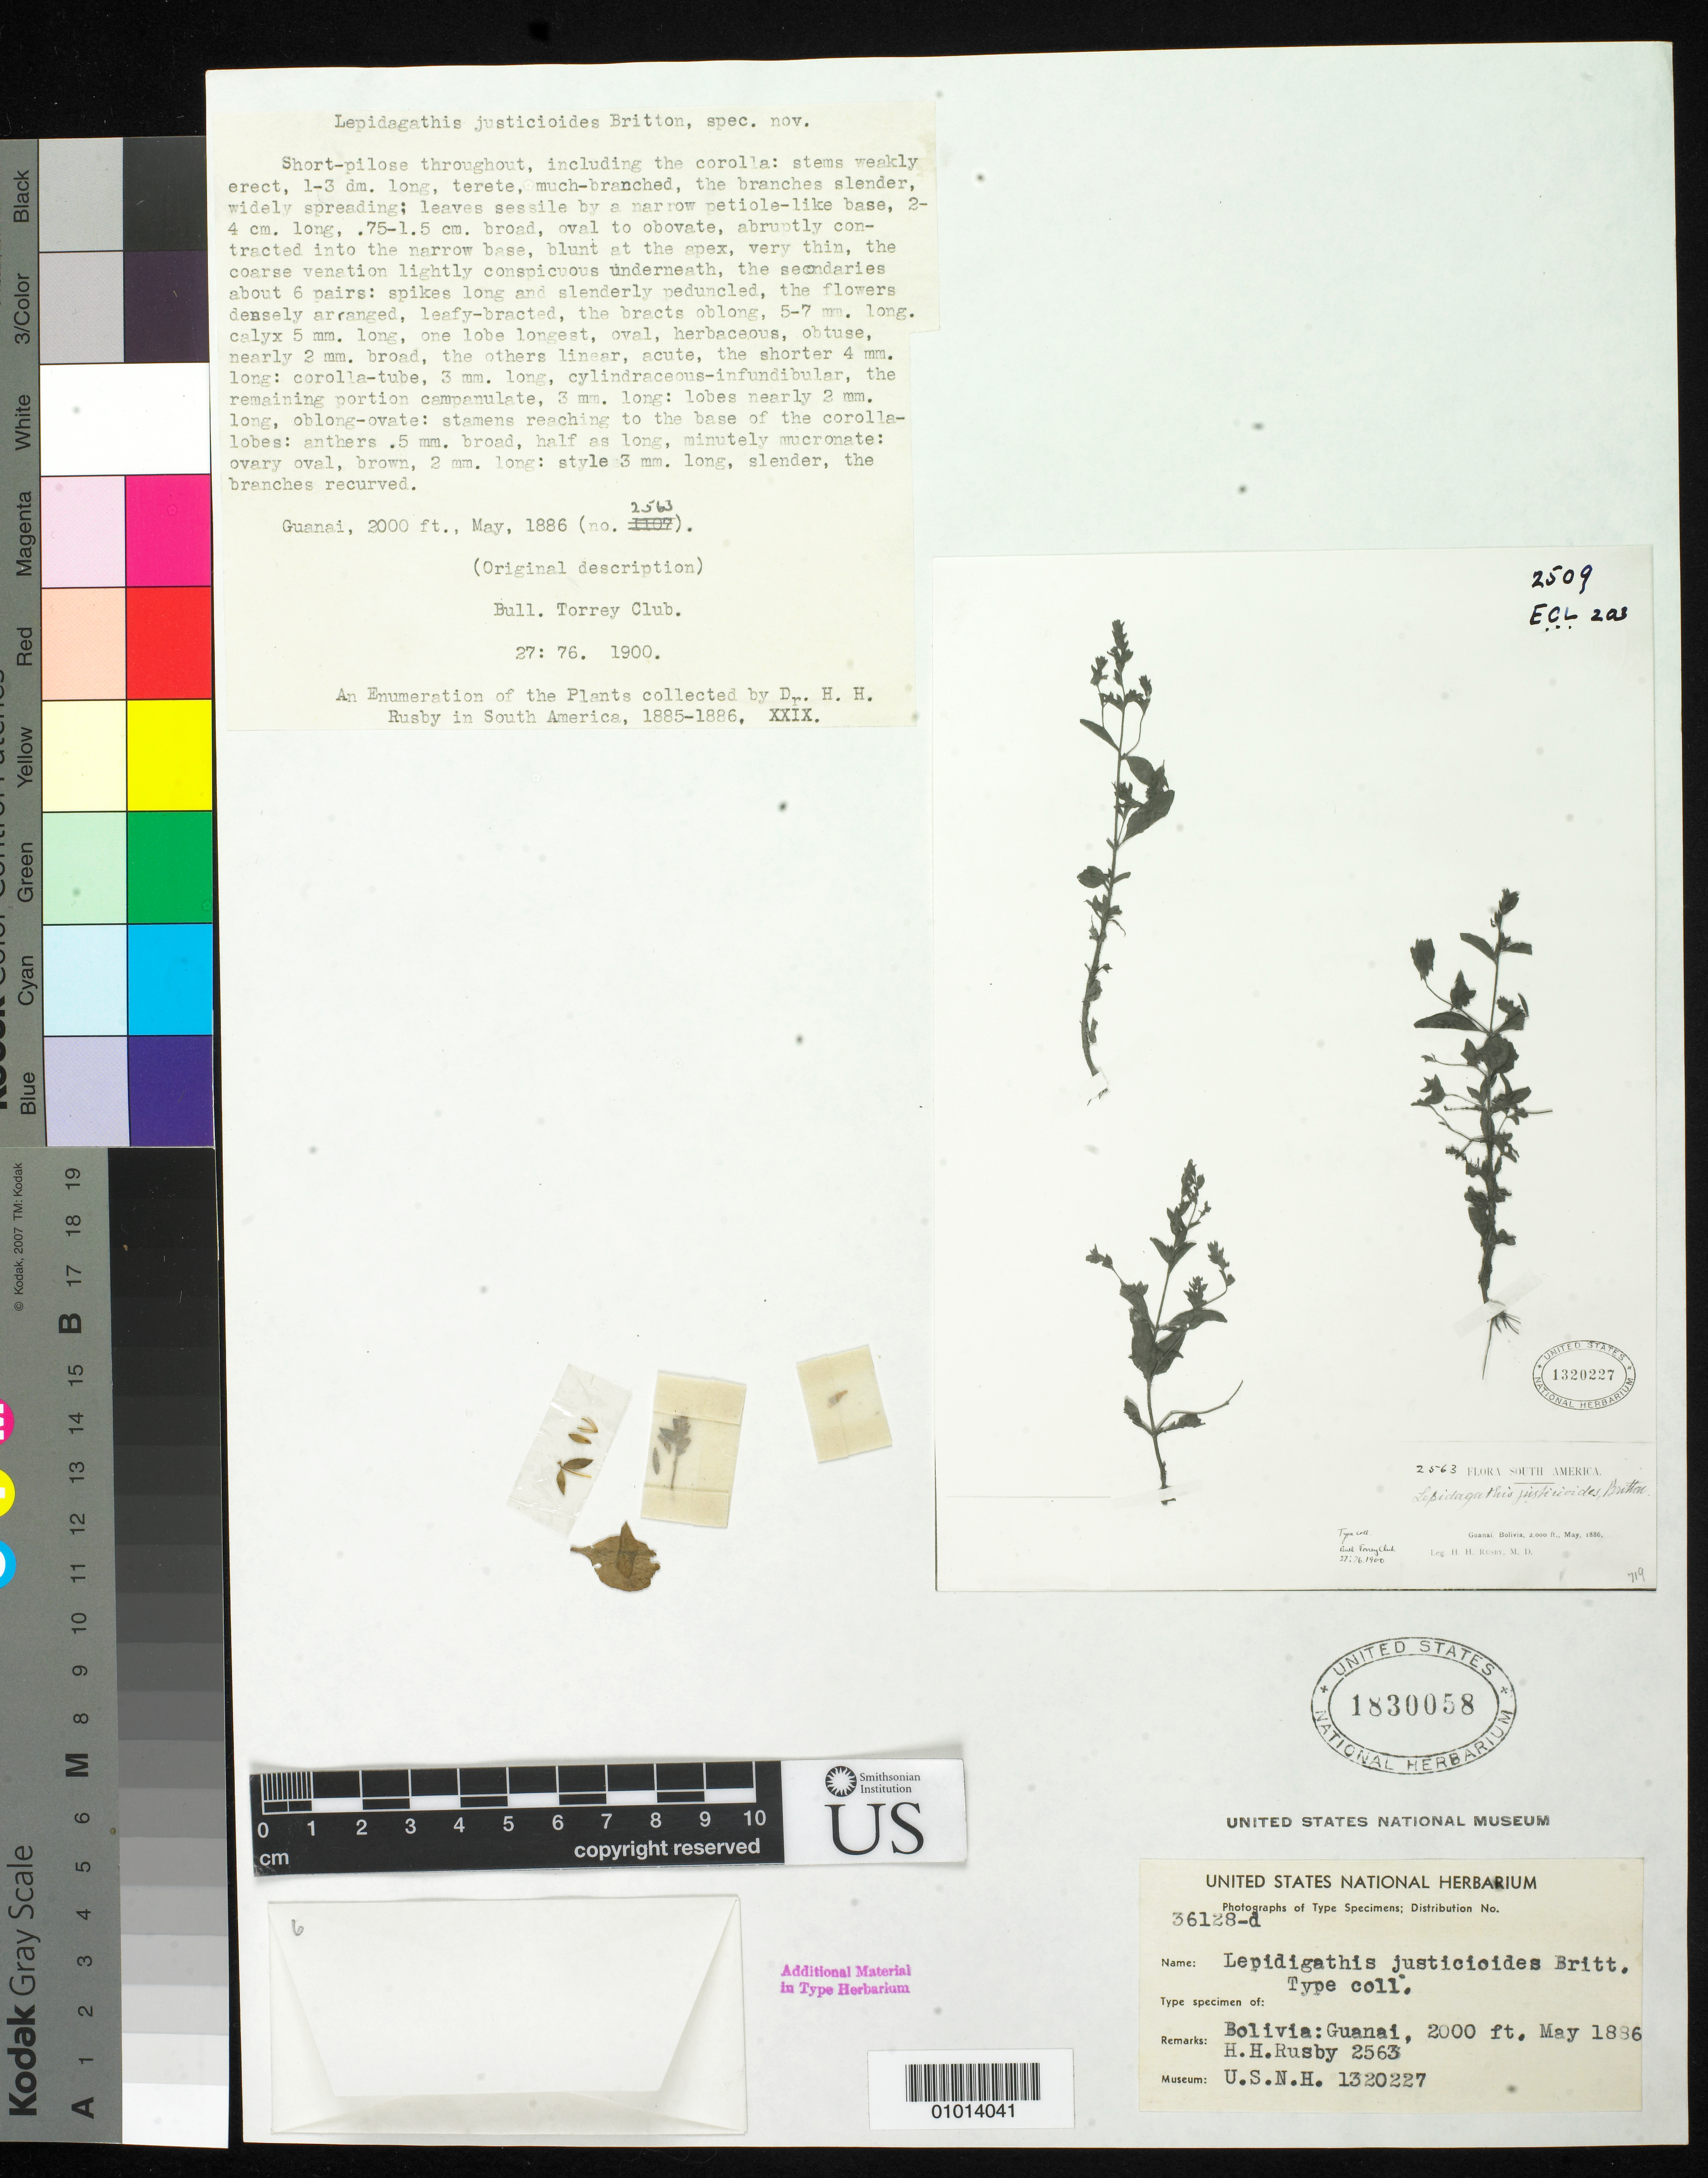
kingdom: Plantae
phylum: Tracheophyta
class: Magnoliopsida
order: Lamiales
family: Acanthaceae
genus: Lepidagathis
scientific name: Lepidagathis justicioides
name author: Britton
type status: Isotype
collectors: H. H. Rusby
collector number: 2563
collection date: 1886-05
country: Bolivia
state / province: La Páz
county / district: Larecaja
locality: Guanay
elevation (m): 610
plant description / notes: Fragment from U.S.N.H. 1830058.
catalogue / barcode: US 1830058